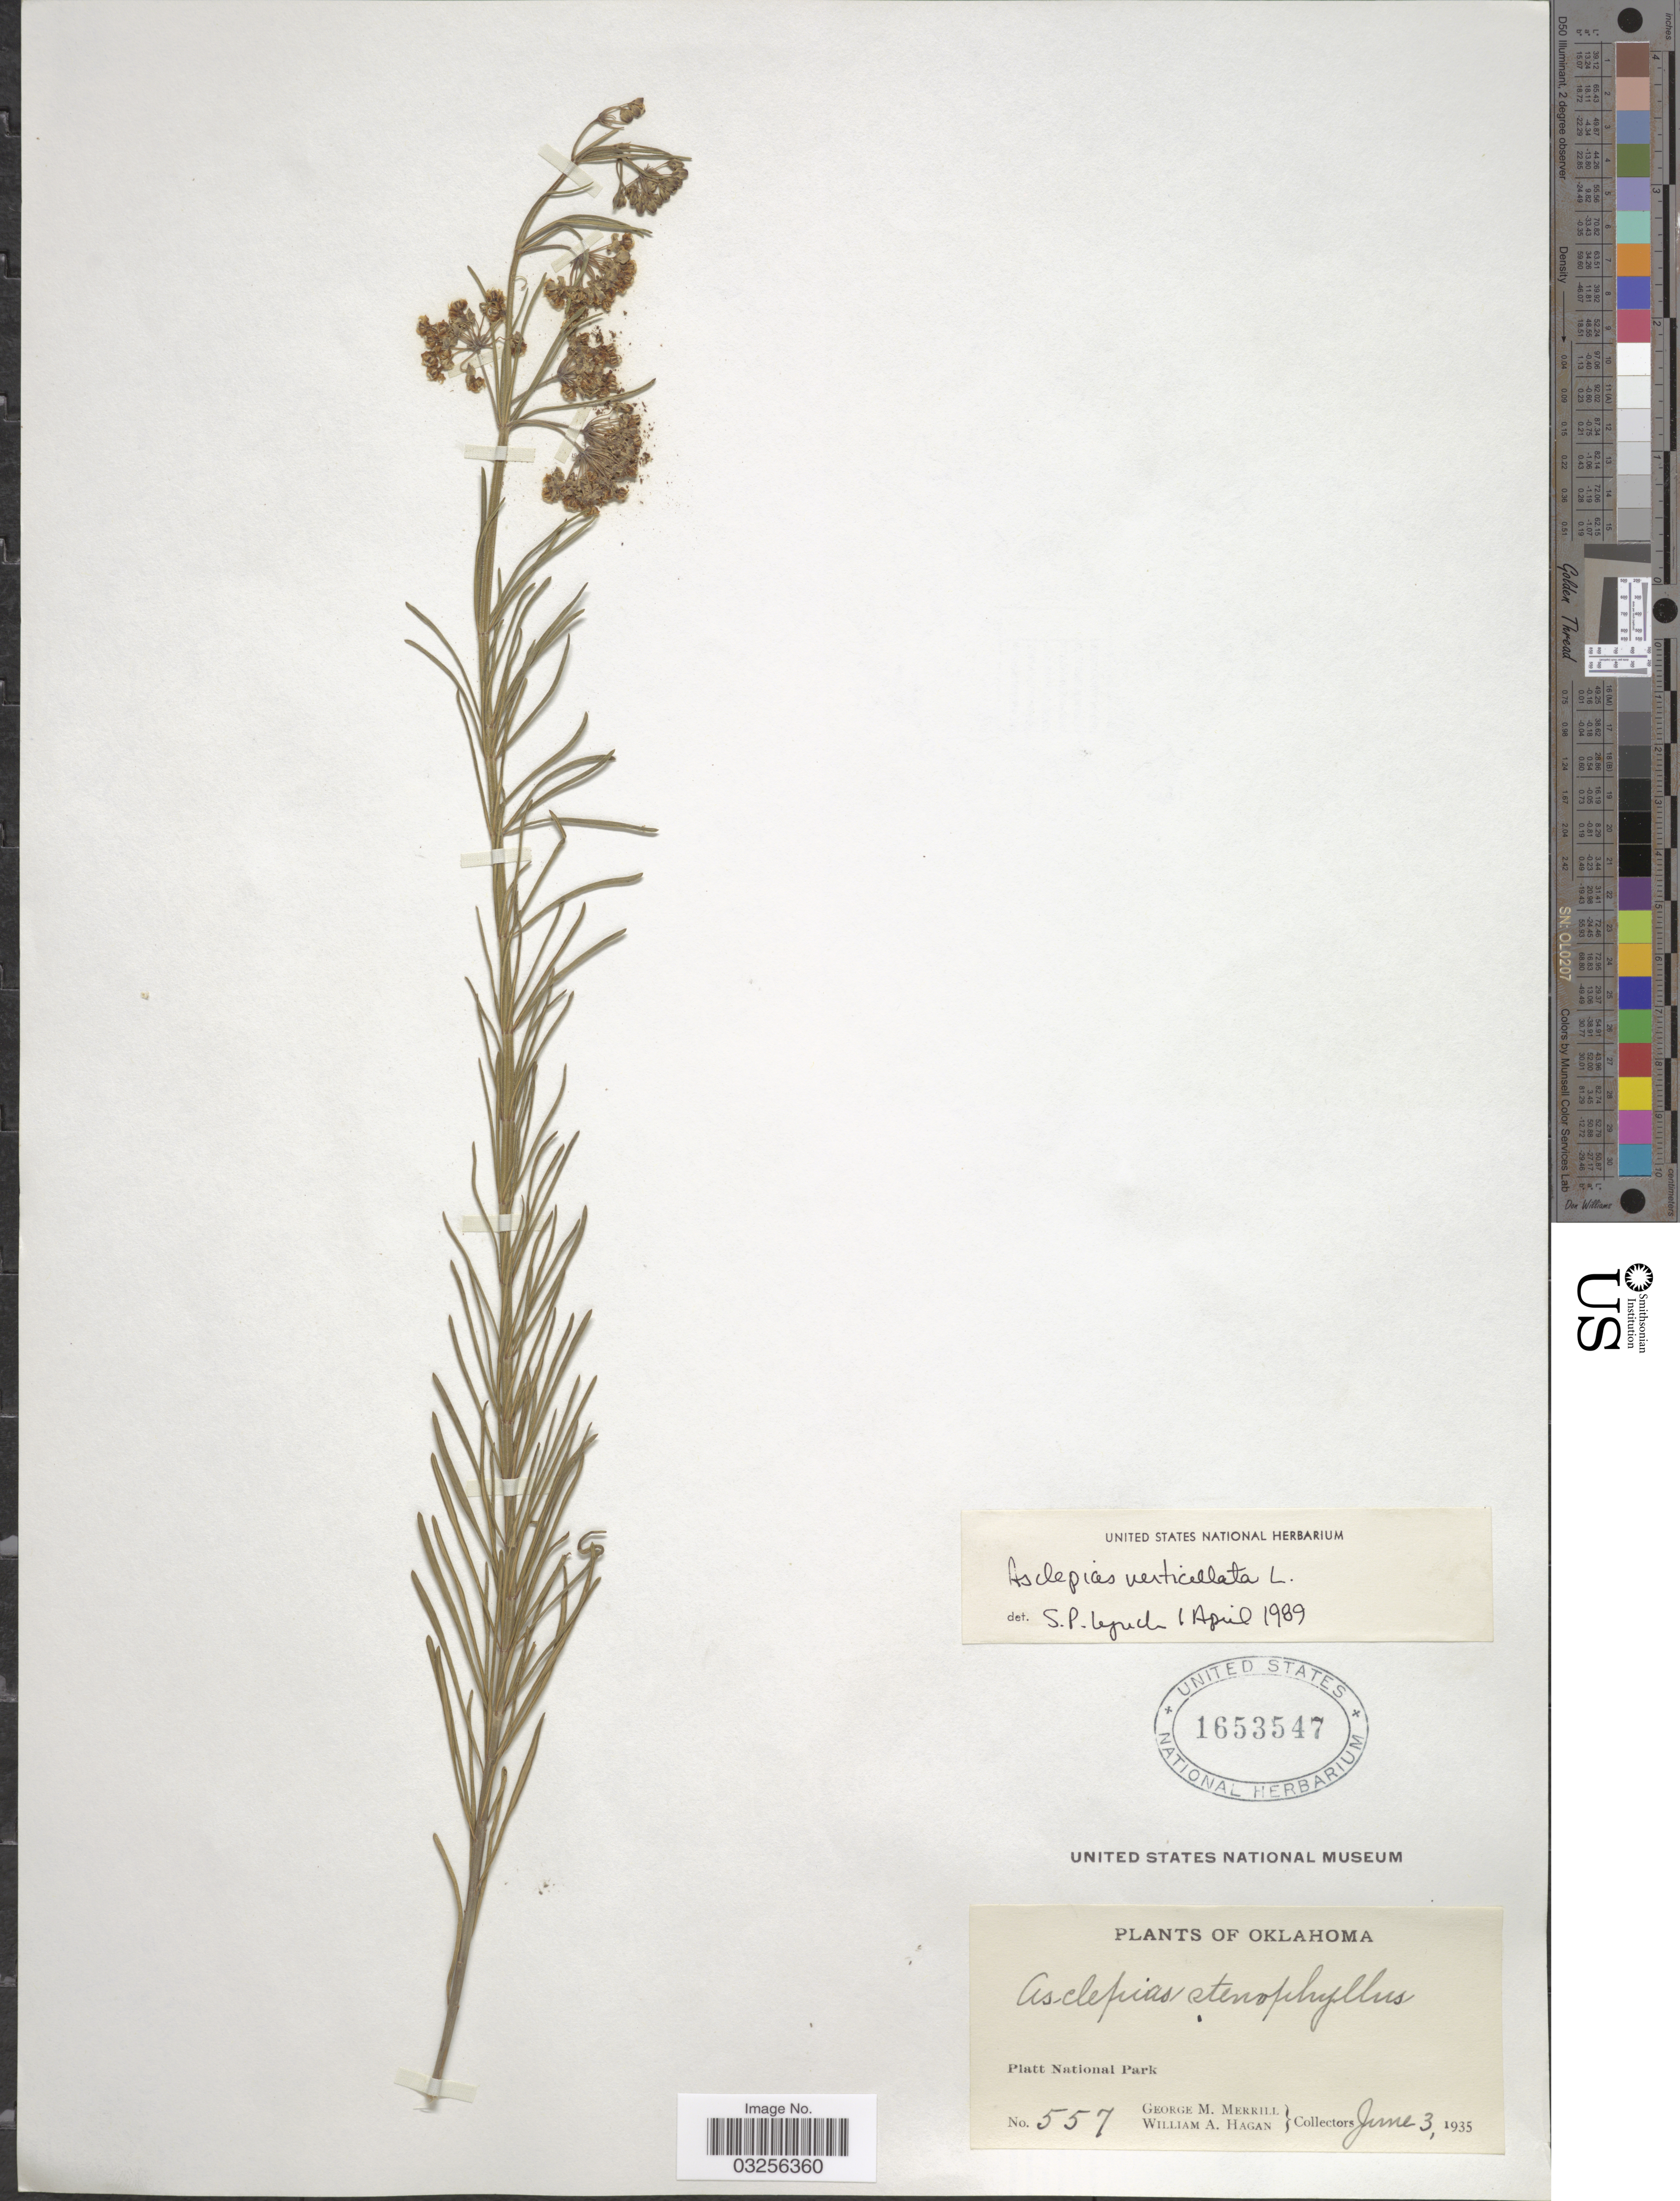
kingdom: Plantae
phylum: Tracheophyta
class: Magnoliopsida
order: Gentianales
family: Apocynaceae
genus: Asclepias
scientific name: Asclepias verticillata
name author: L.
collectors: G. M. Merrill & W. Hagan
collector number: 557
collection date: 1935-06-03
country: United States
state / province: Oklahoma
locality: Platt National Park.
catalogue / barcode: US 1653547